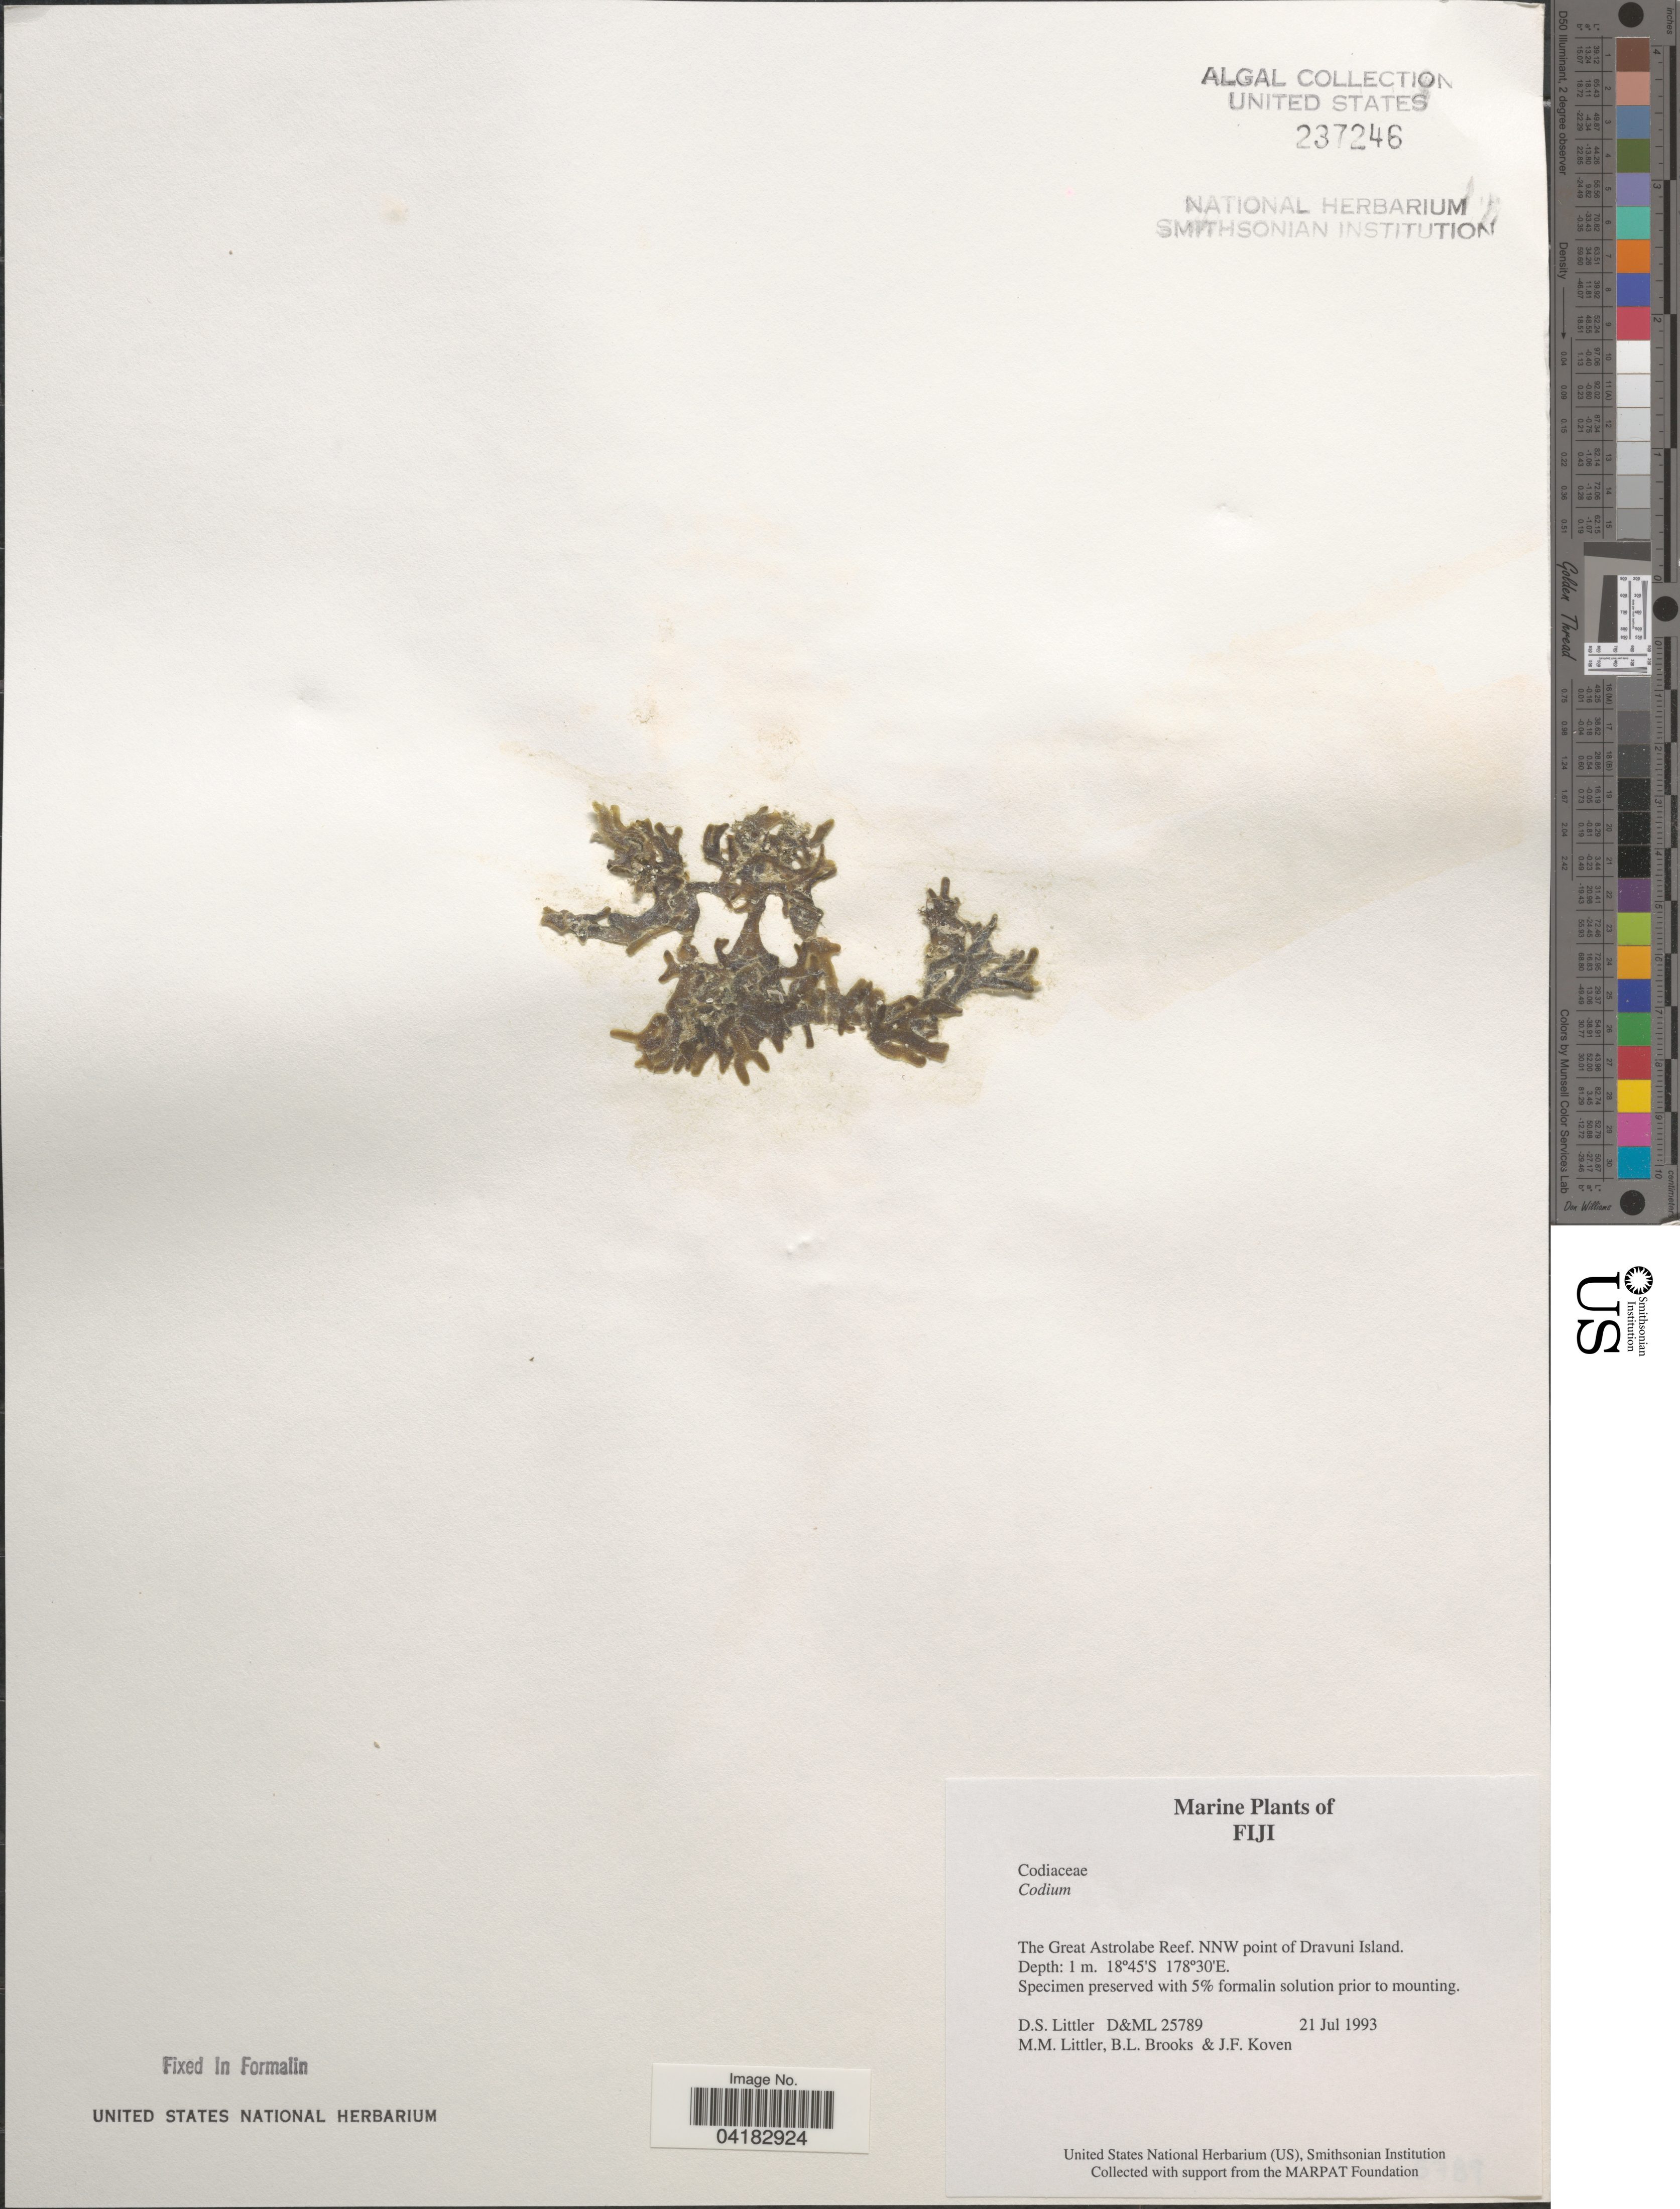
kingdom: Plantae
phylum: Chlorophyta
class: Ulvophyceae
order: Bryopsidales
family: Codiaceae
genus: Codium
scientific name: Codium sp.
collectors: D. S. Littler, B. Brooks & J. Koven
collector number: D&ML25789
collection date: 1993-07-21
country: Fiji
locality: The Great Astrolabe Reef. NNW point of Dravuni Island.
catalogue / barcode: US 237246